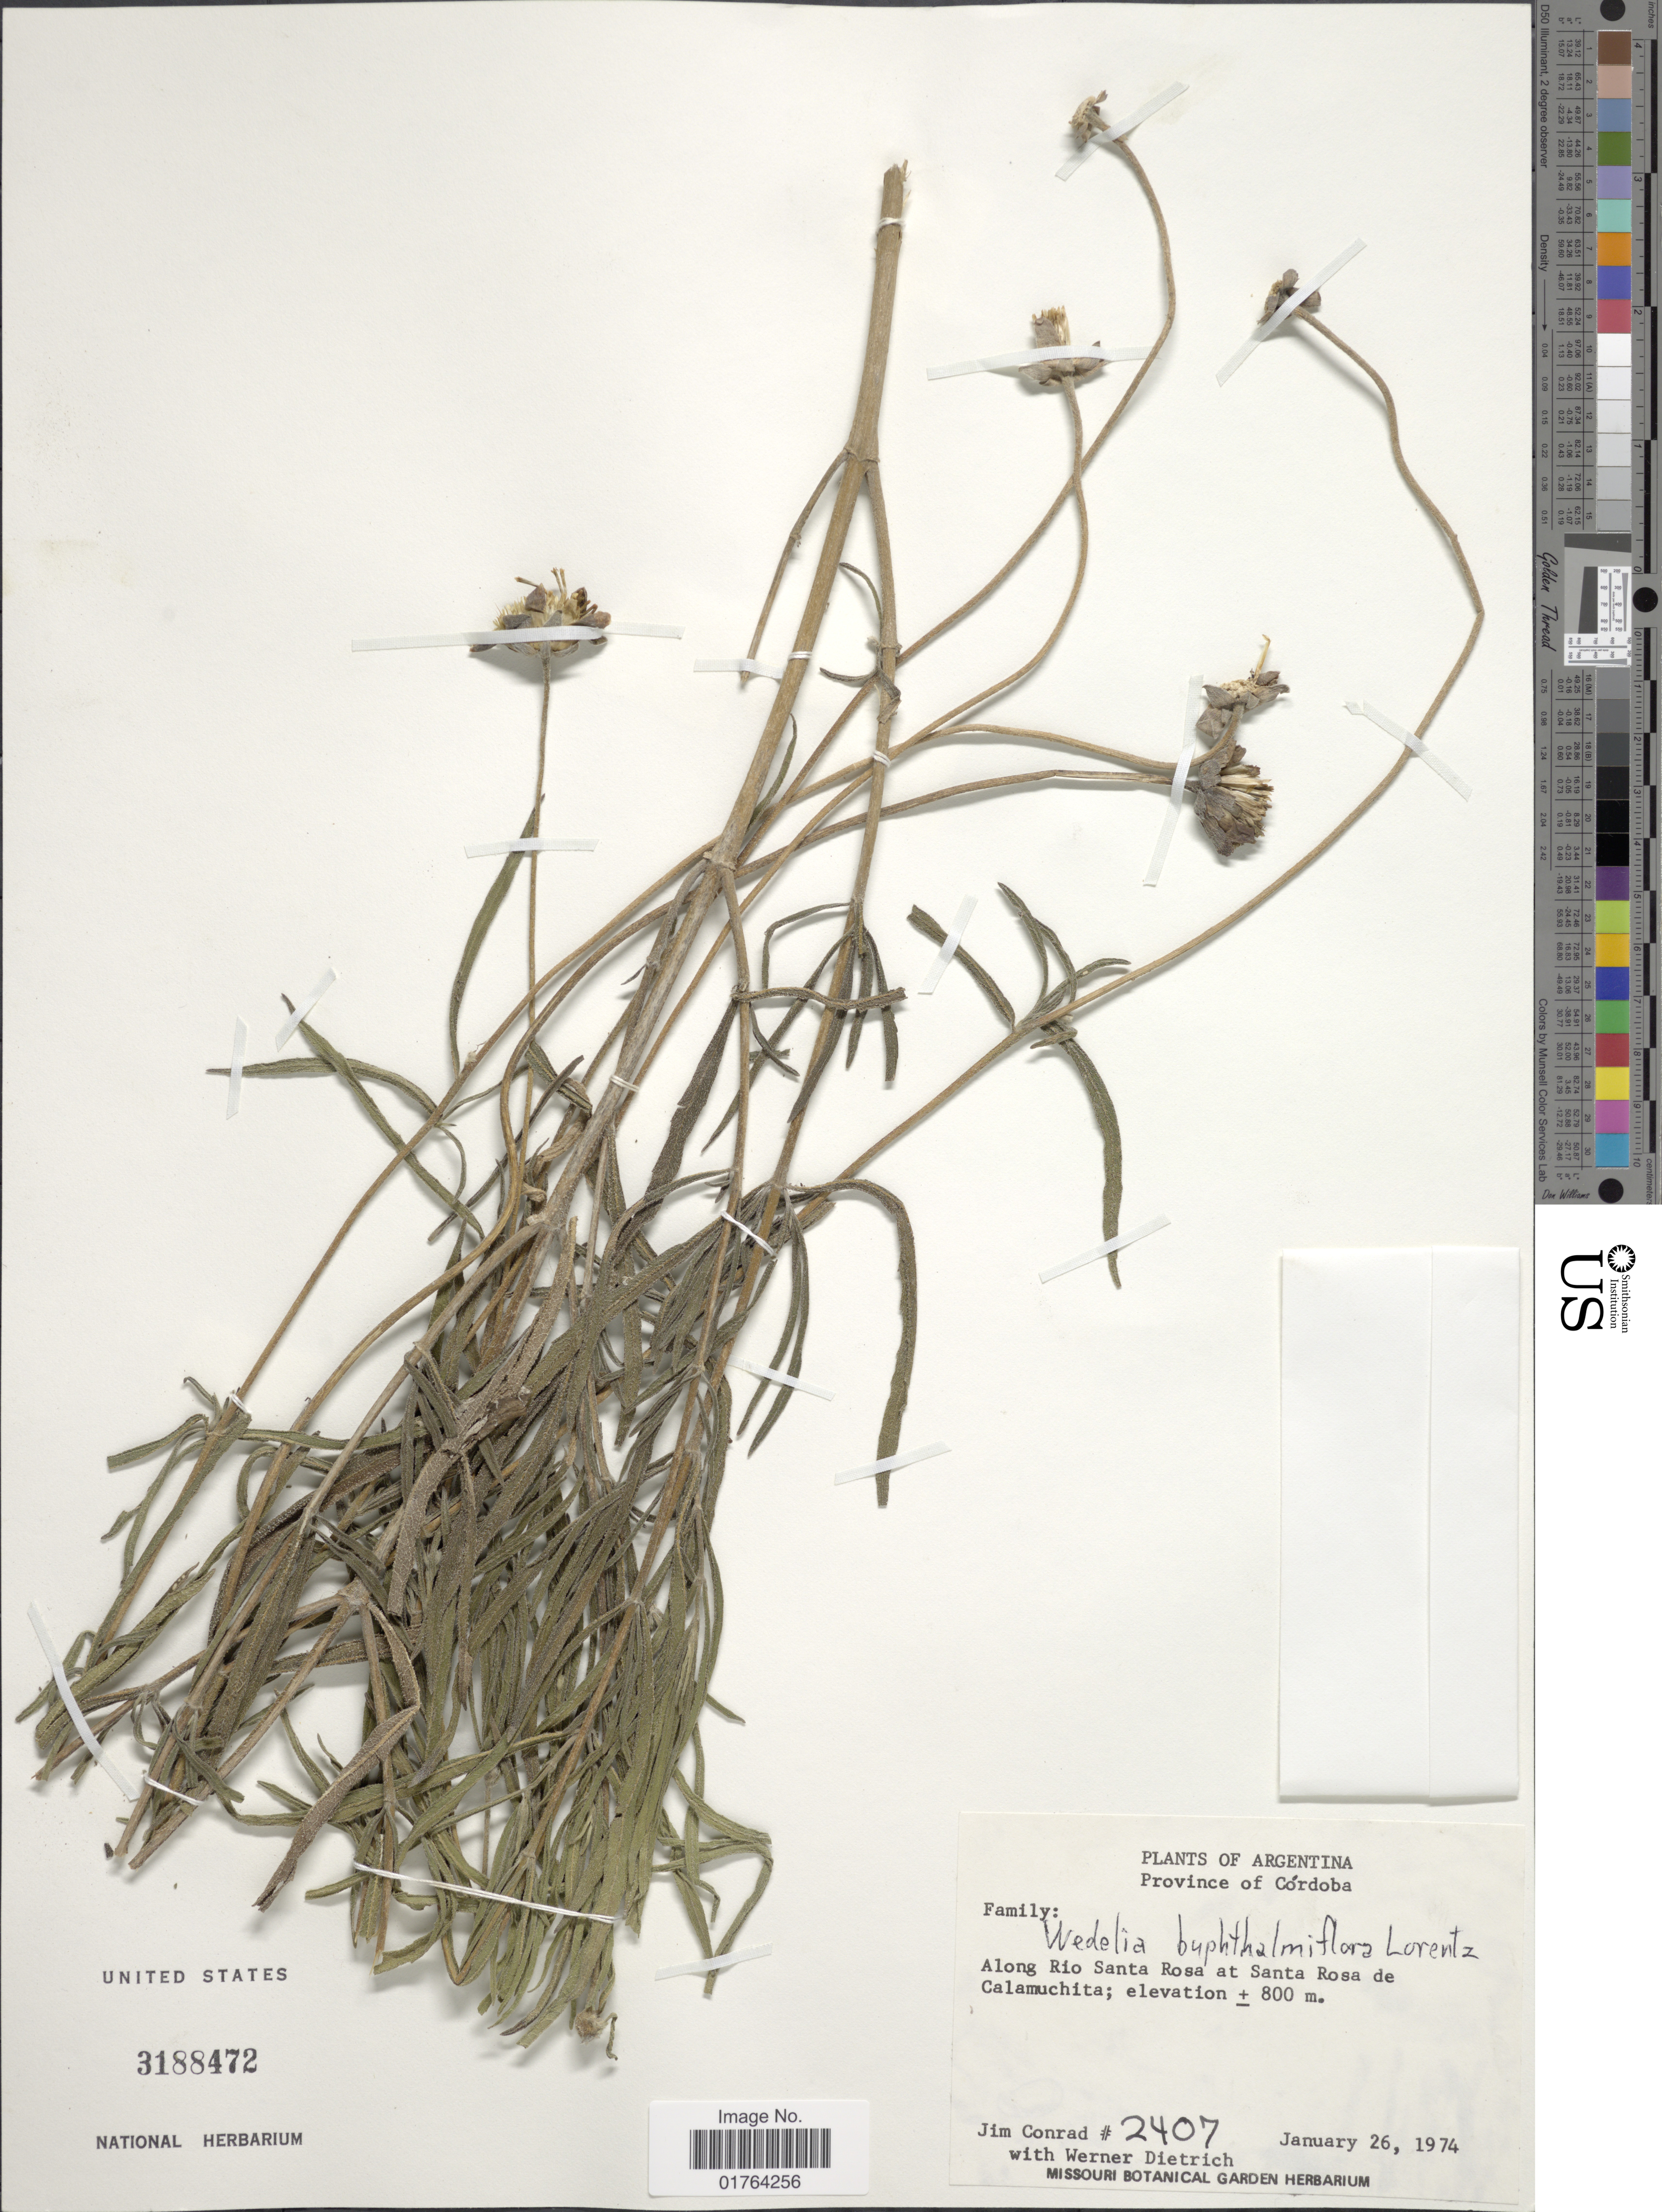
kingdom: Plantae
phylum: Tracheophyta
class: Magnoliopsida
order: Asterales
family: Asteraceae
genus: Wedelia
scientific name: Wedelia buphtalmiflora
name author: Lorentz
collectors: J. Conrad & W. Dietrich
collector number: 2407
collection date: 1974-01-26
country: Colombia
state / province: Córdoba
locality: Province of Cordoba, Along Rio Santa Rosa at Santa Rosa de Calamuchita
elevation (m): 800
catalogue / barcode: US 3188472